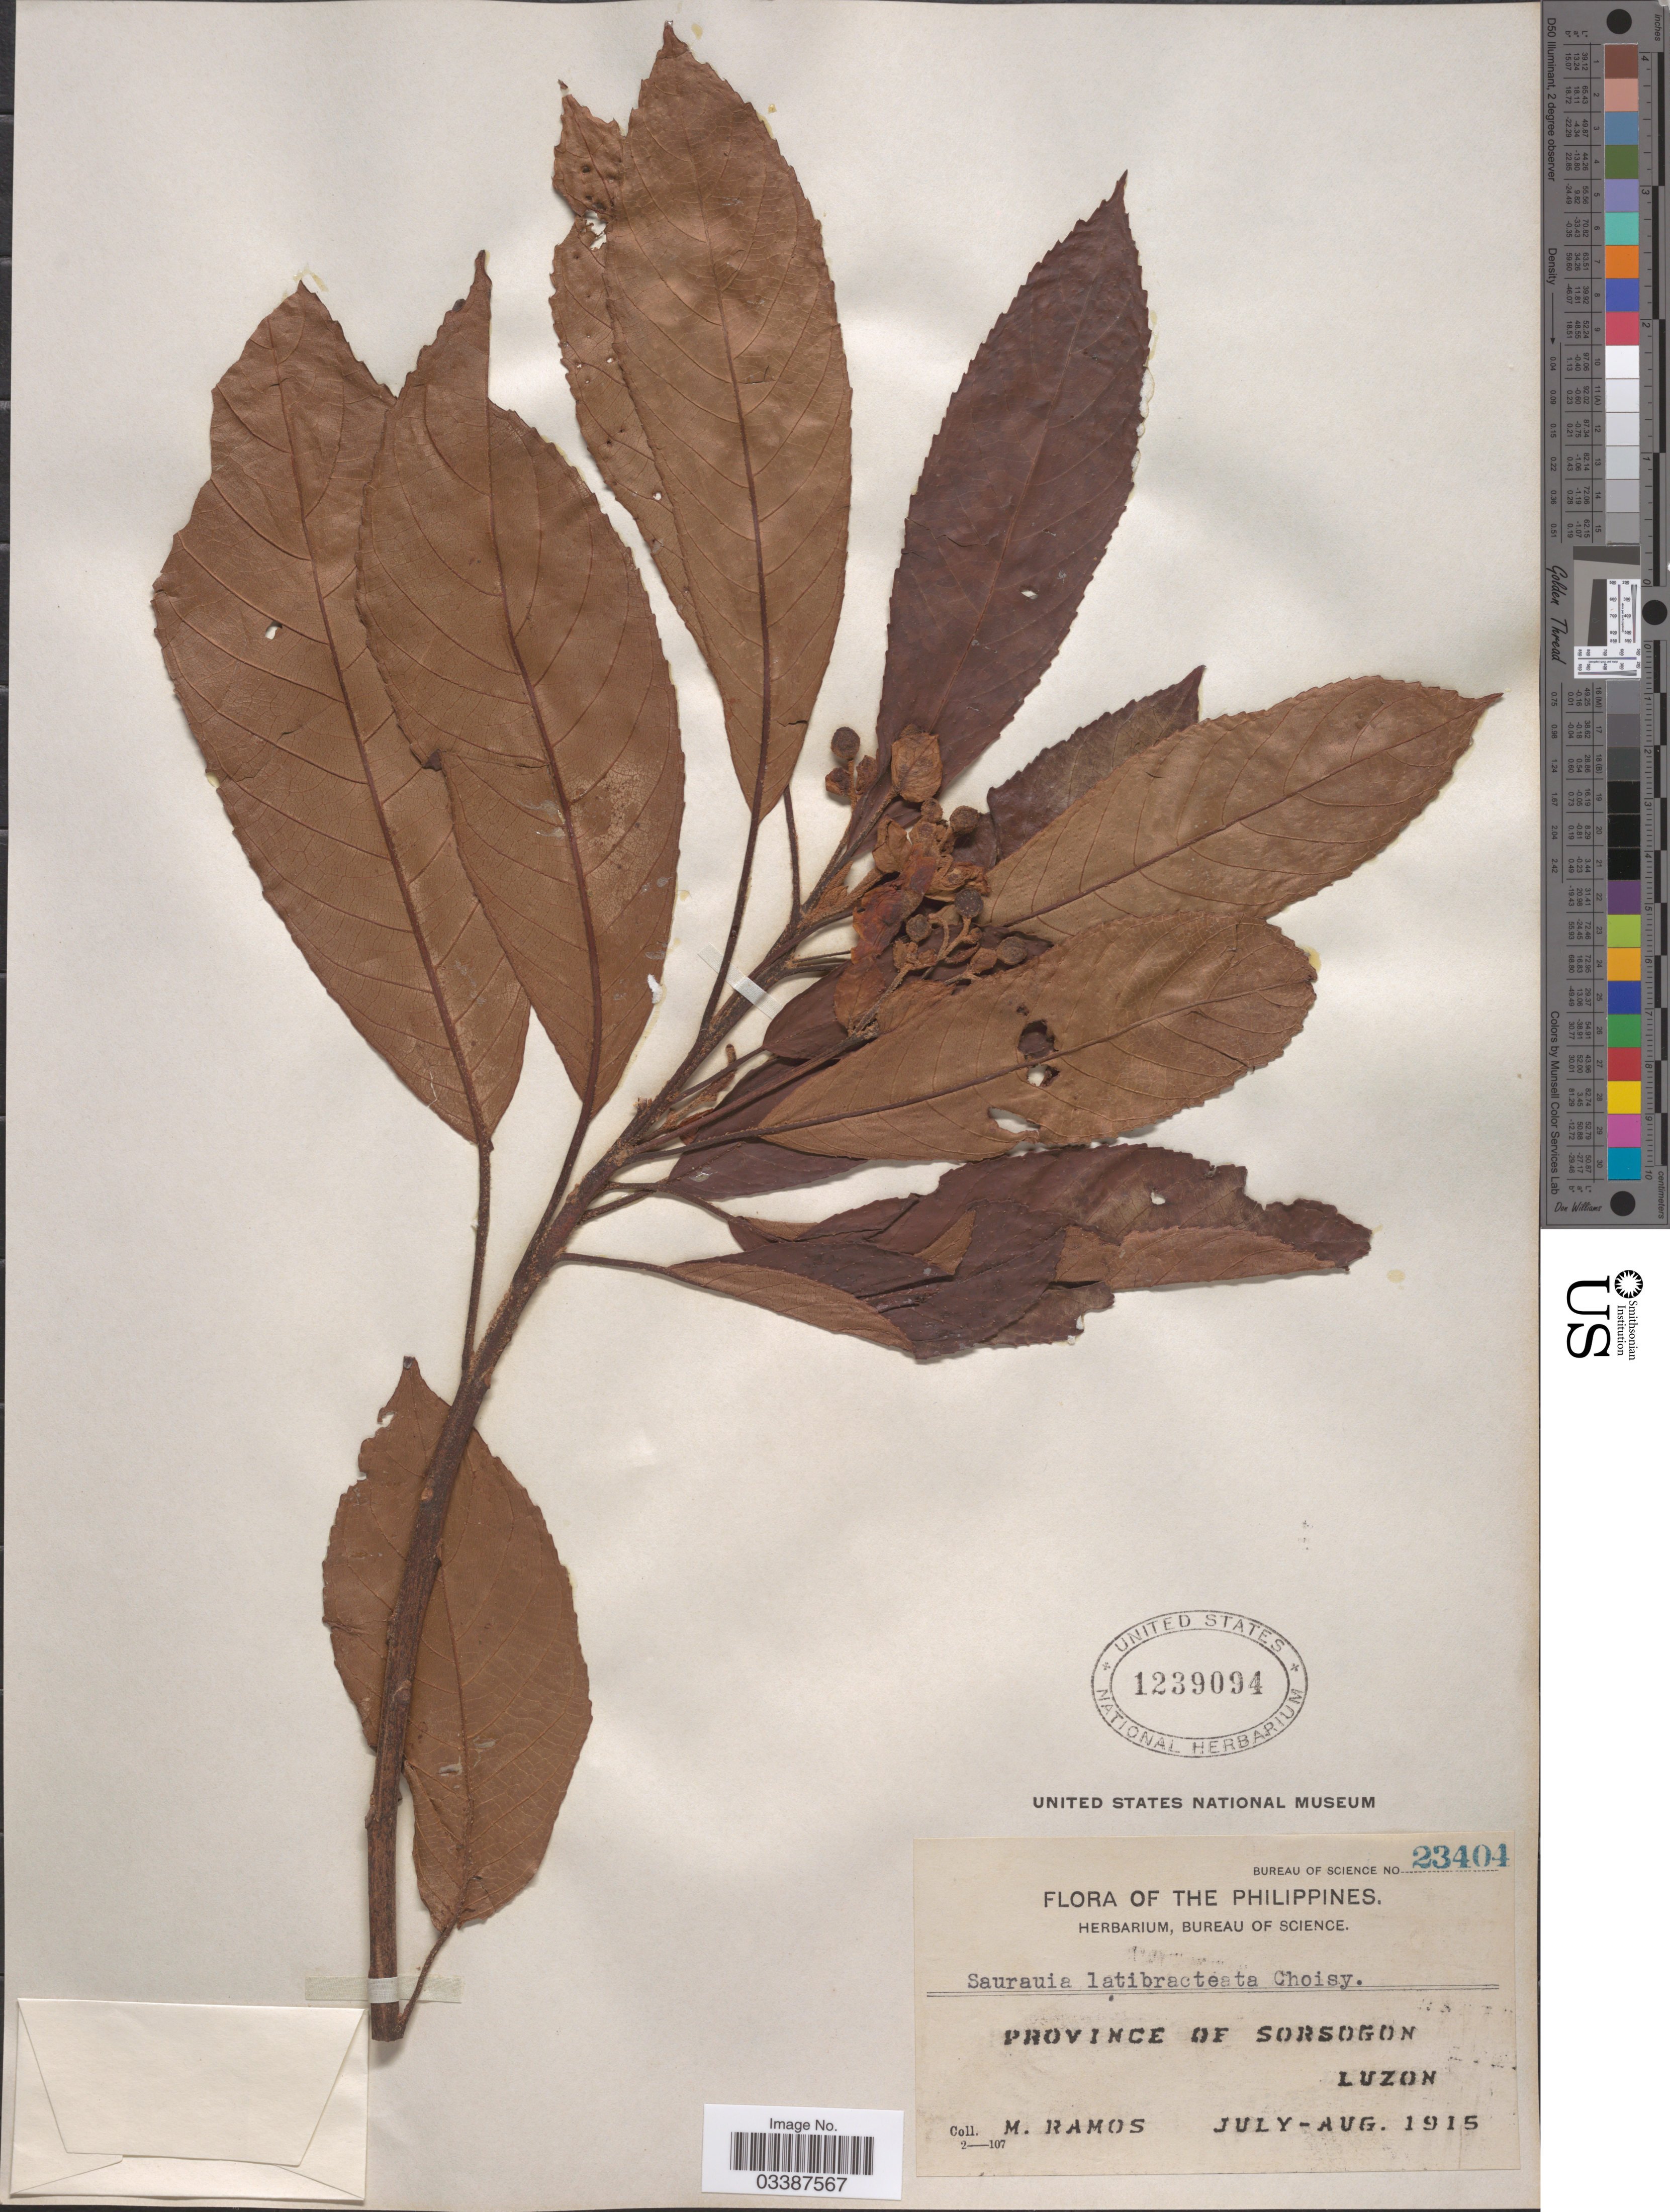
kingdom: Plantae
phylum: Tracheophyta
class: Magnoliopsida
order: Ericales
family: Actinidiaceae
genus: Saurauia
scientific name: Saurauia latibracteata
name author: Choisy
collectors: M. Ramos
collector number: Bureau of Science 23404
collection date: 1915-07/1915-08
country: Philippines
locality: Province of Sorsogon, Luzon.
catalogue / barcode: US 1239094